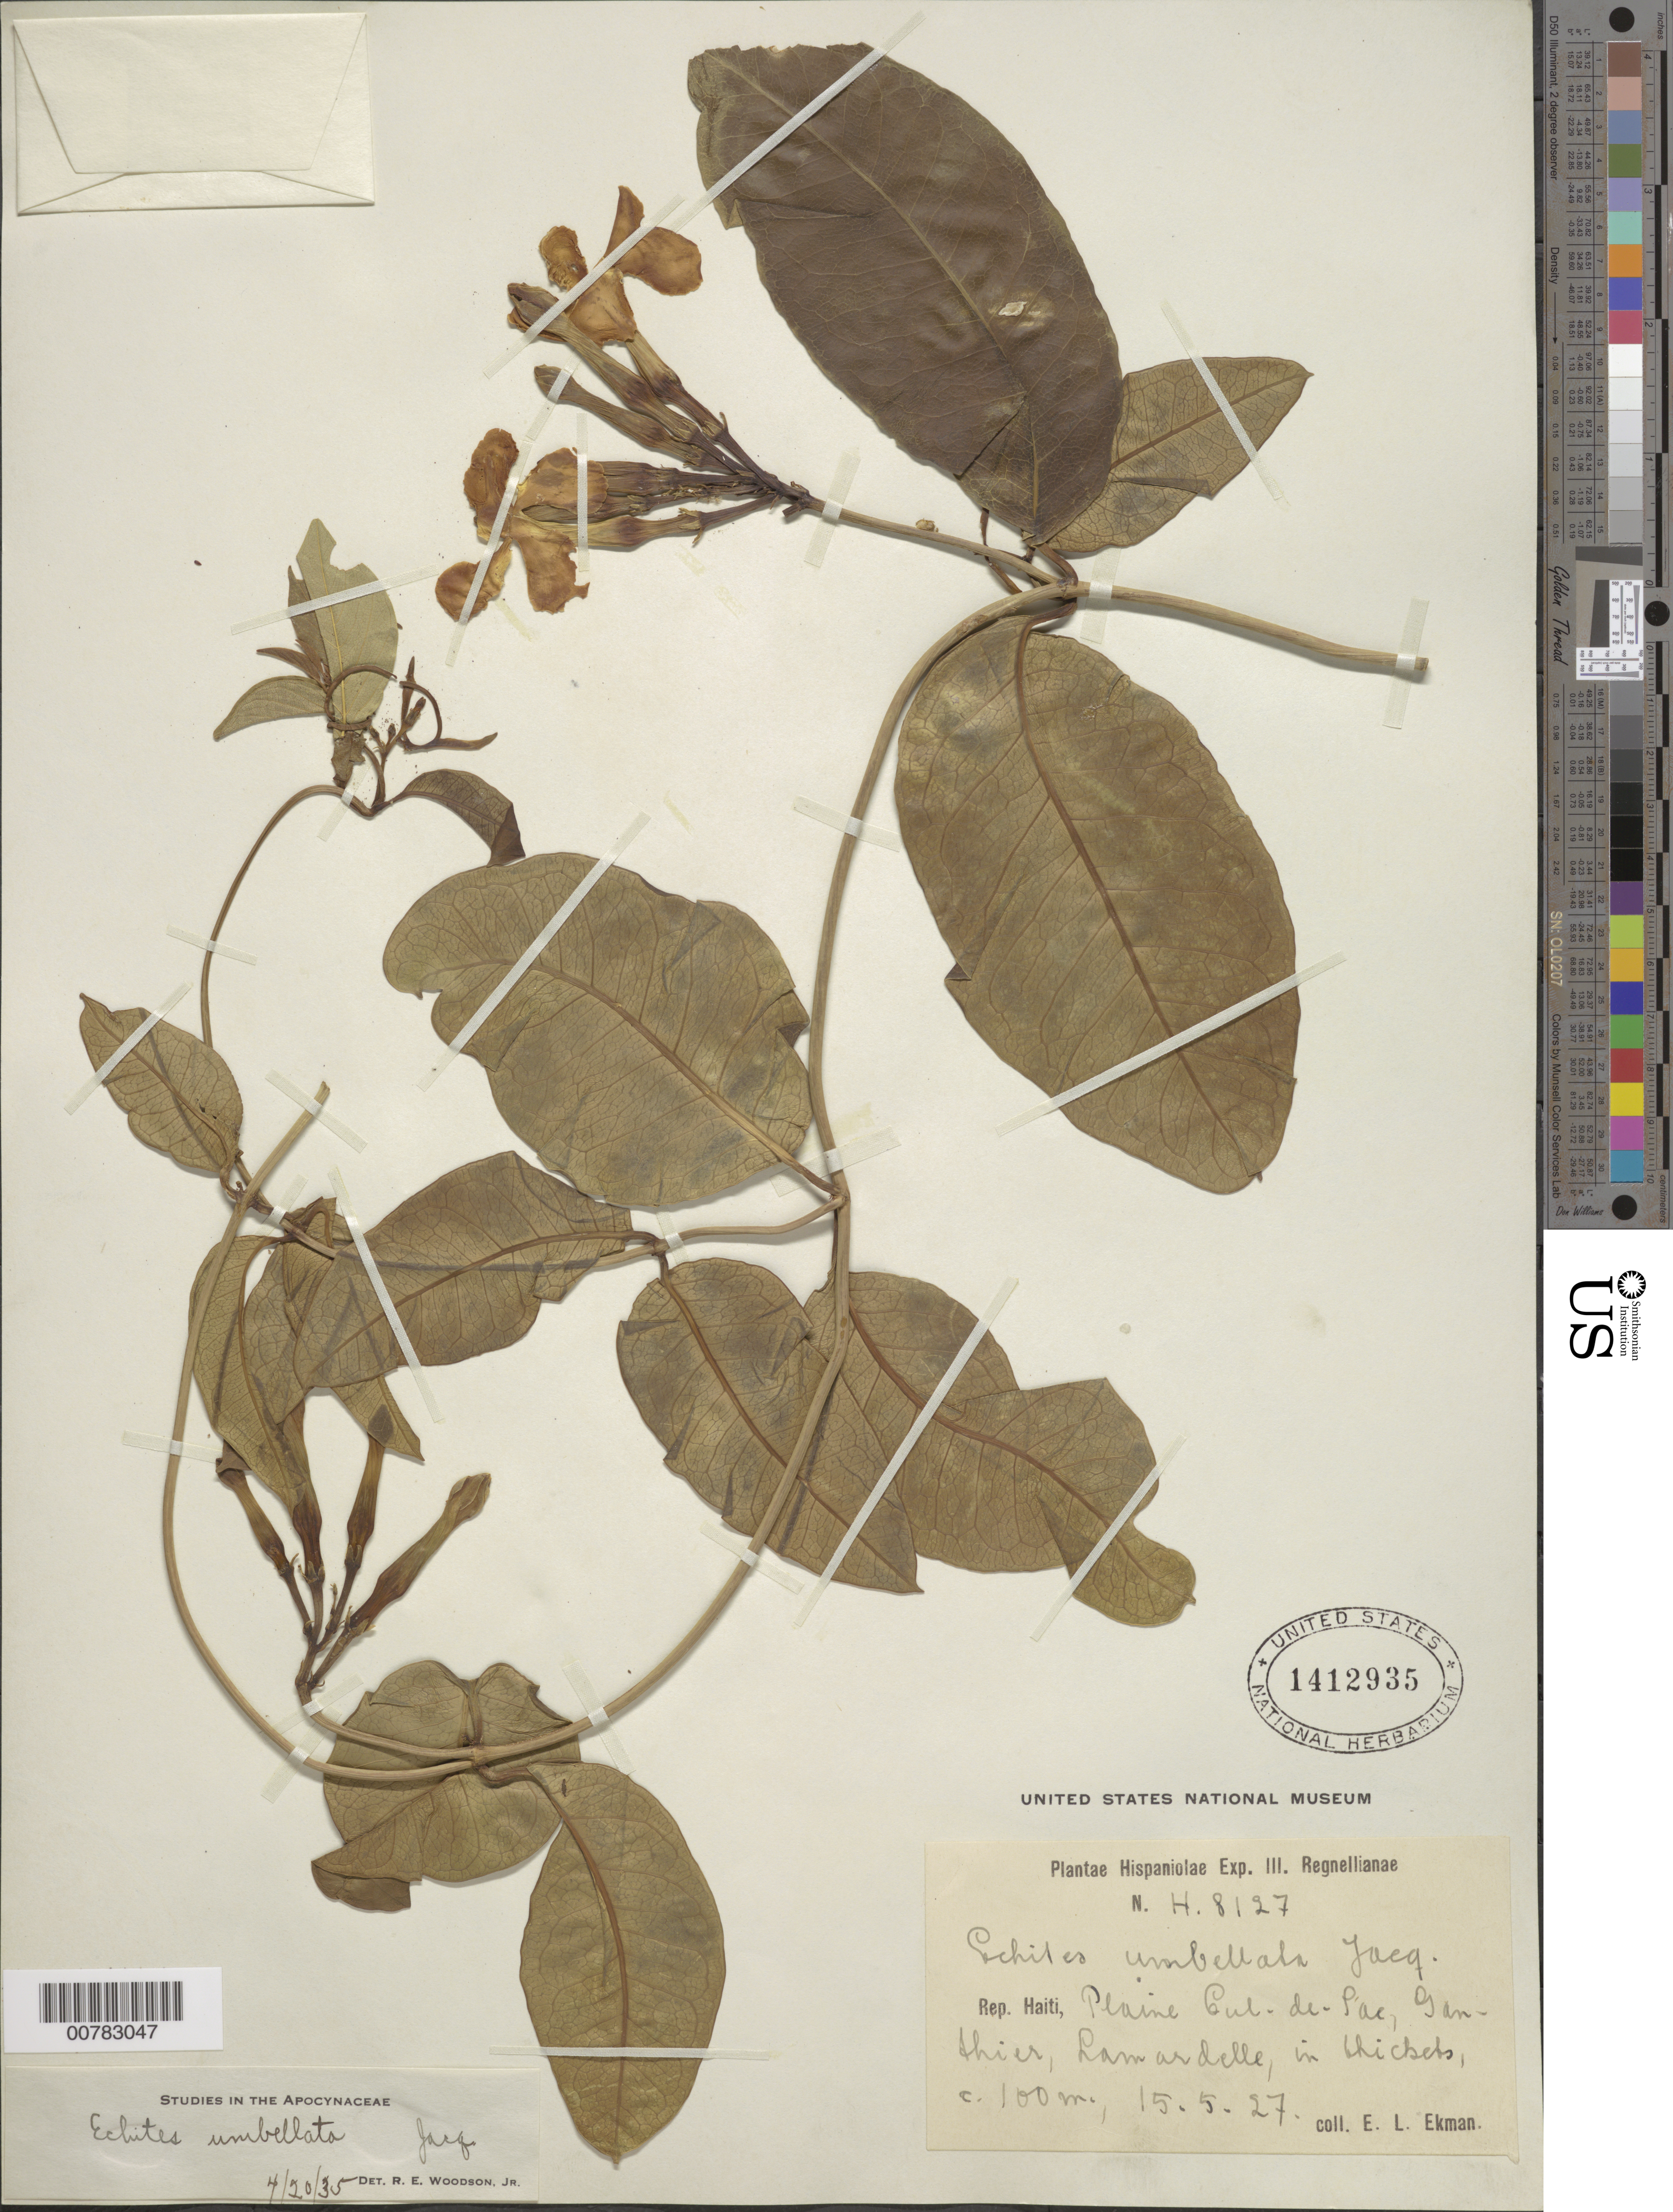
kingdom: Plantae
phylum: Tracheophyta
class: Magnoliopsida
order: Gentianales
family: Apocynaceae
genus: Echites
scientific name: Echites umbellatus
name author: Jacq.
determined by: Woodson, R. E., Jr.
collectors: E. L. Ekman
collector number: H 8127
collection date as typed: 15 May 1927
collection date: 1927-05-15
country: Haiti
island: Hispaniola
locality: Plaine Cul-de-Sac, Ganthier, Lamardelle.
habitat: In thickets.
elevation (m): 100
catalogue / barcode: US 1412935